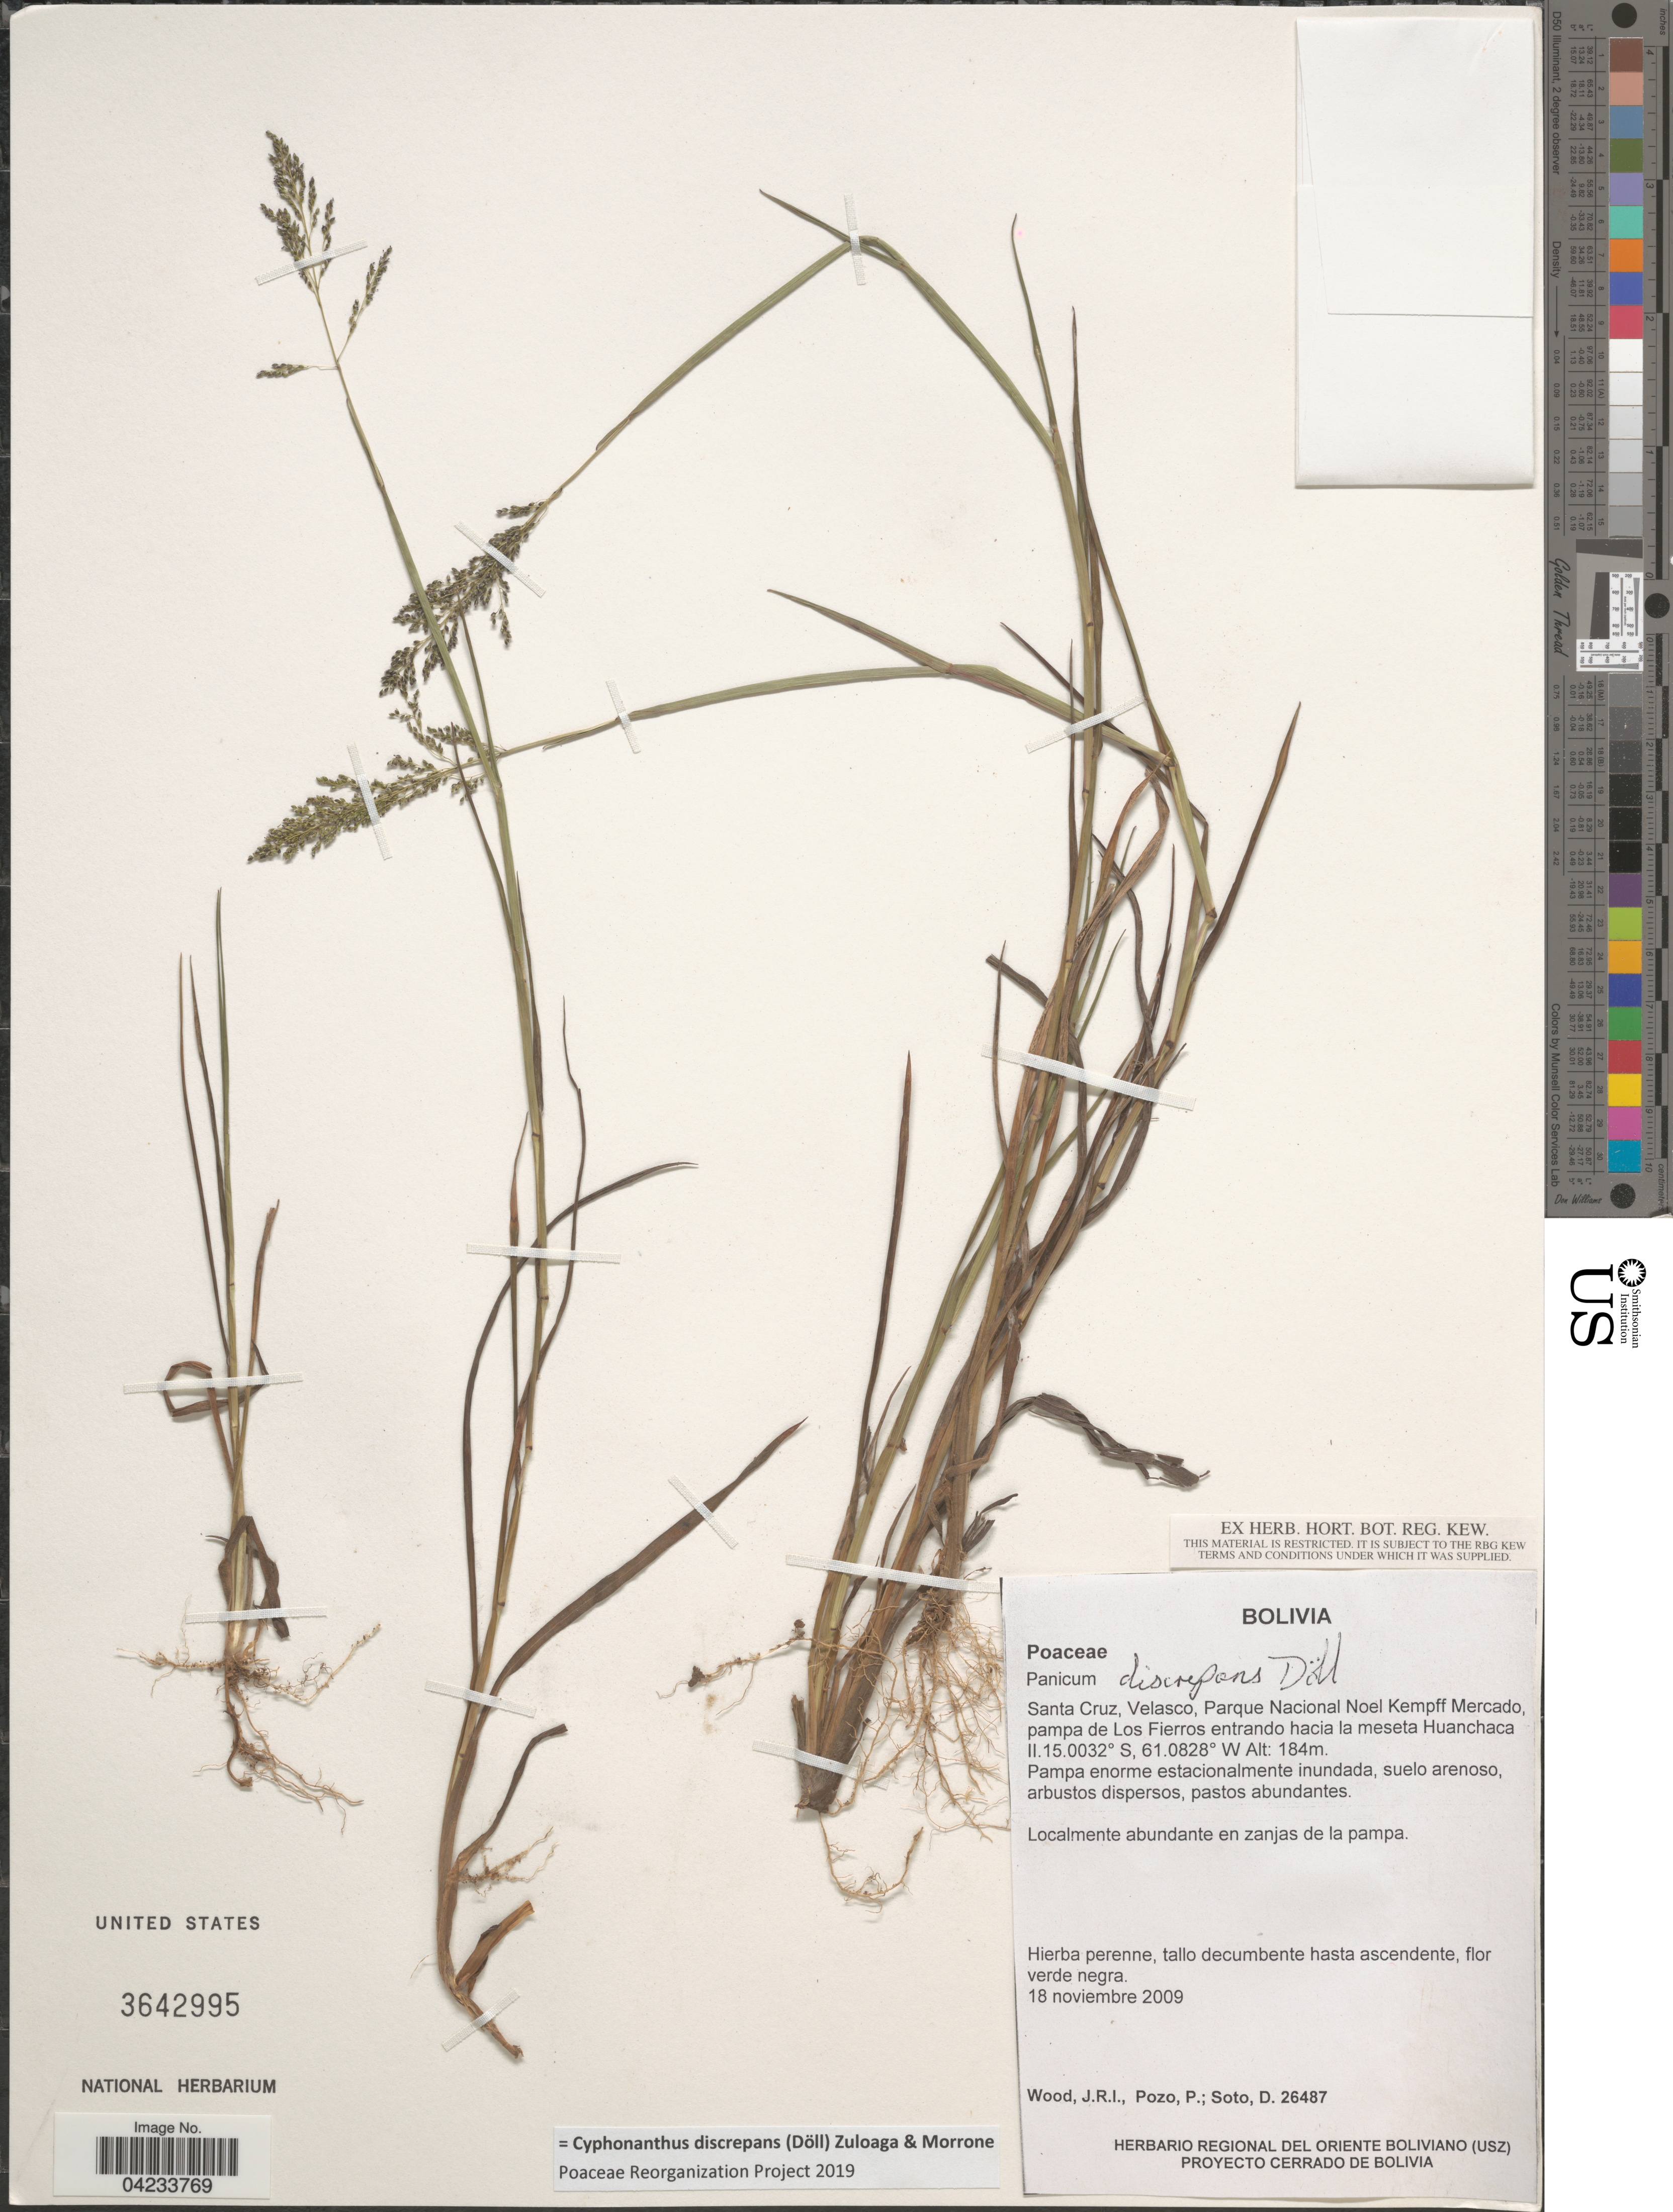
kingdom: Plantae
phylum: Tracheophyta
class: Liliopsida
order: Poales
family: Poaceae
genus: Cyphonanthus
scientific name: Cyphonanthus discrepans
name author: (Döll) Zuloaga & Morrone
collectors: J. R. I. Wood, P. Pozo & D. Soto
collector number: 26487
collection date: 2009-11-18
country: Bolivia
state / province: Santa Cruz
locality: Santa Cruz, Velasco, Parque Nacional Noel Kempff Mercado, pampa de Los Fierros entrando hacia la meseta Huanchaca II.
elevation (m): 184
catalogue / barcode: US 3642995